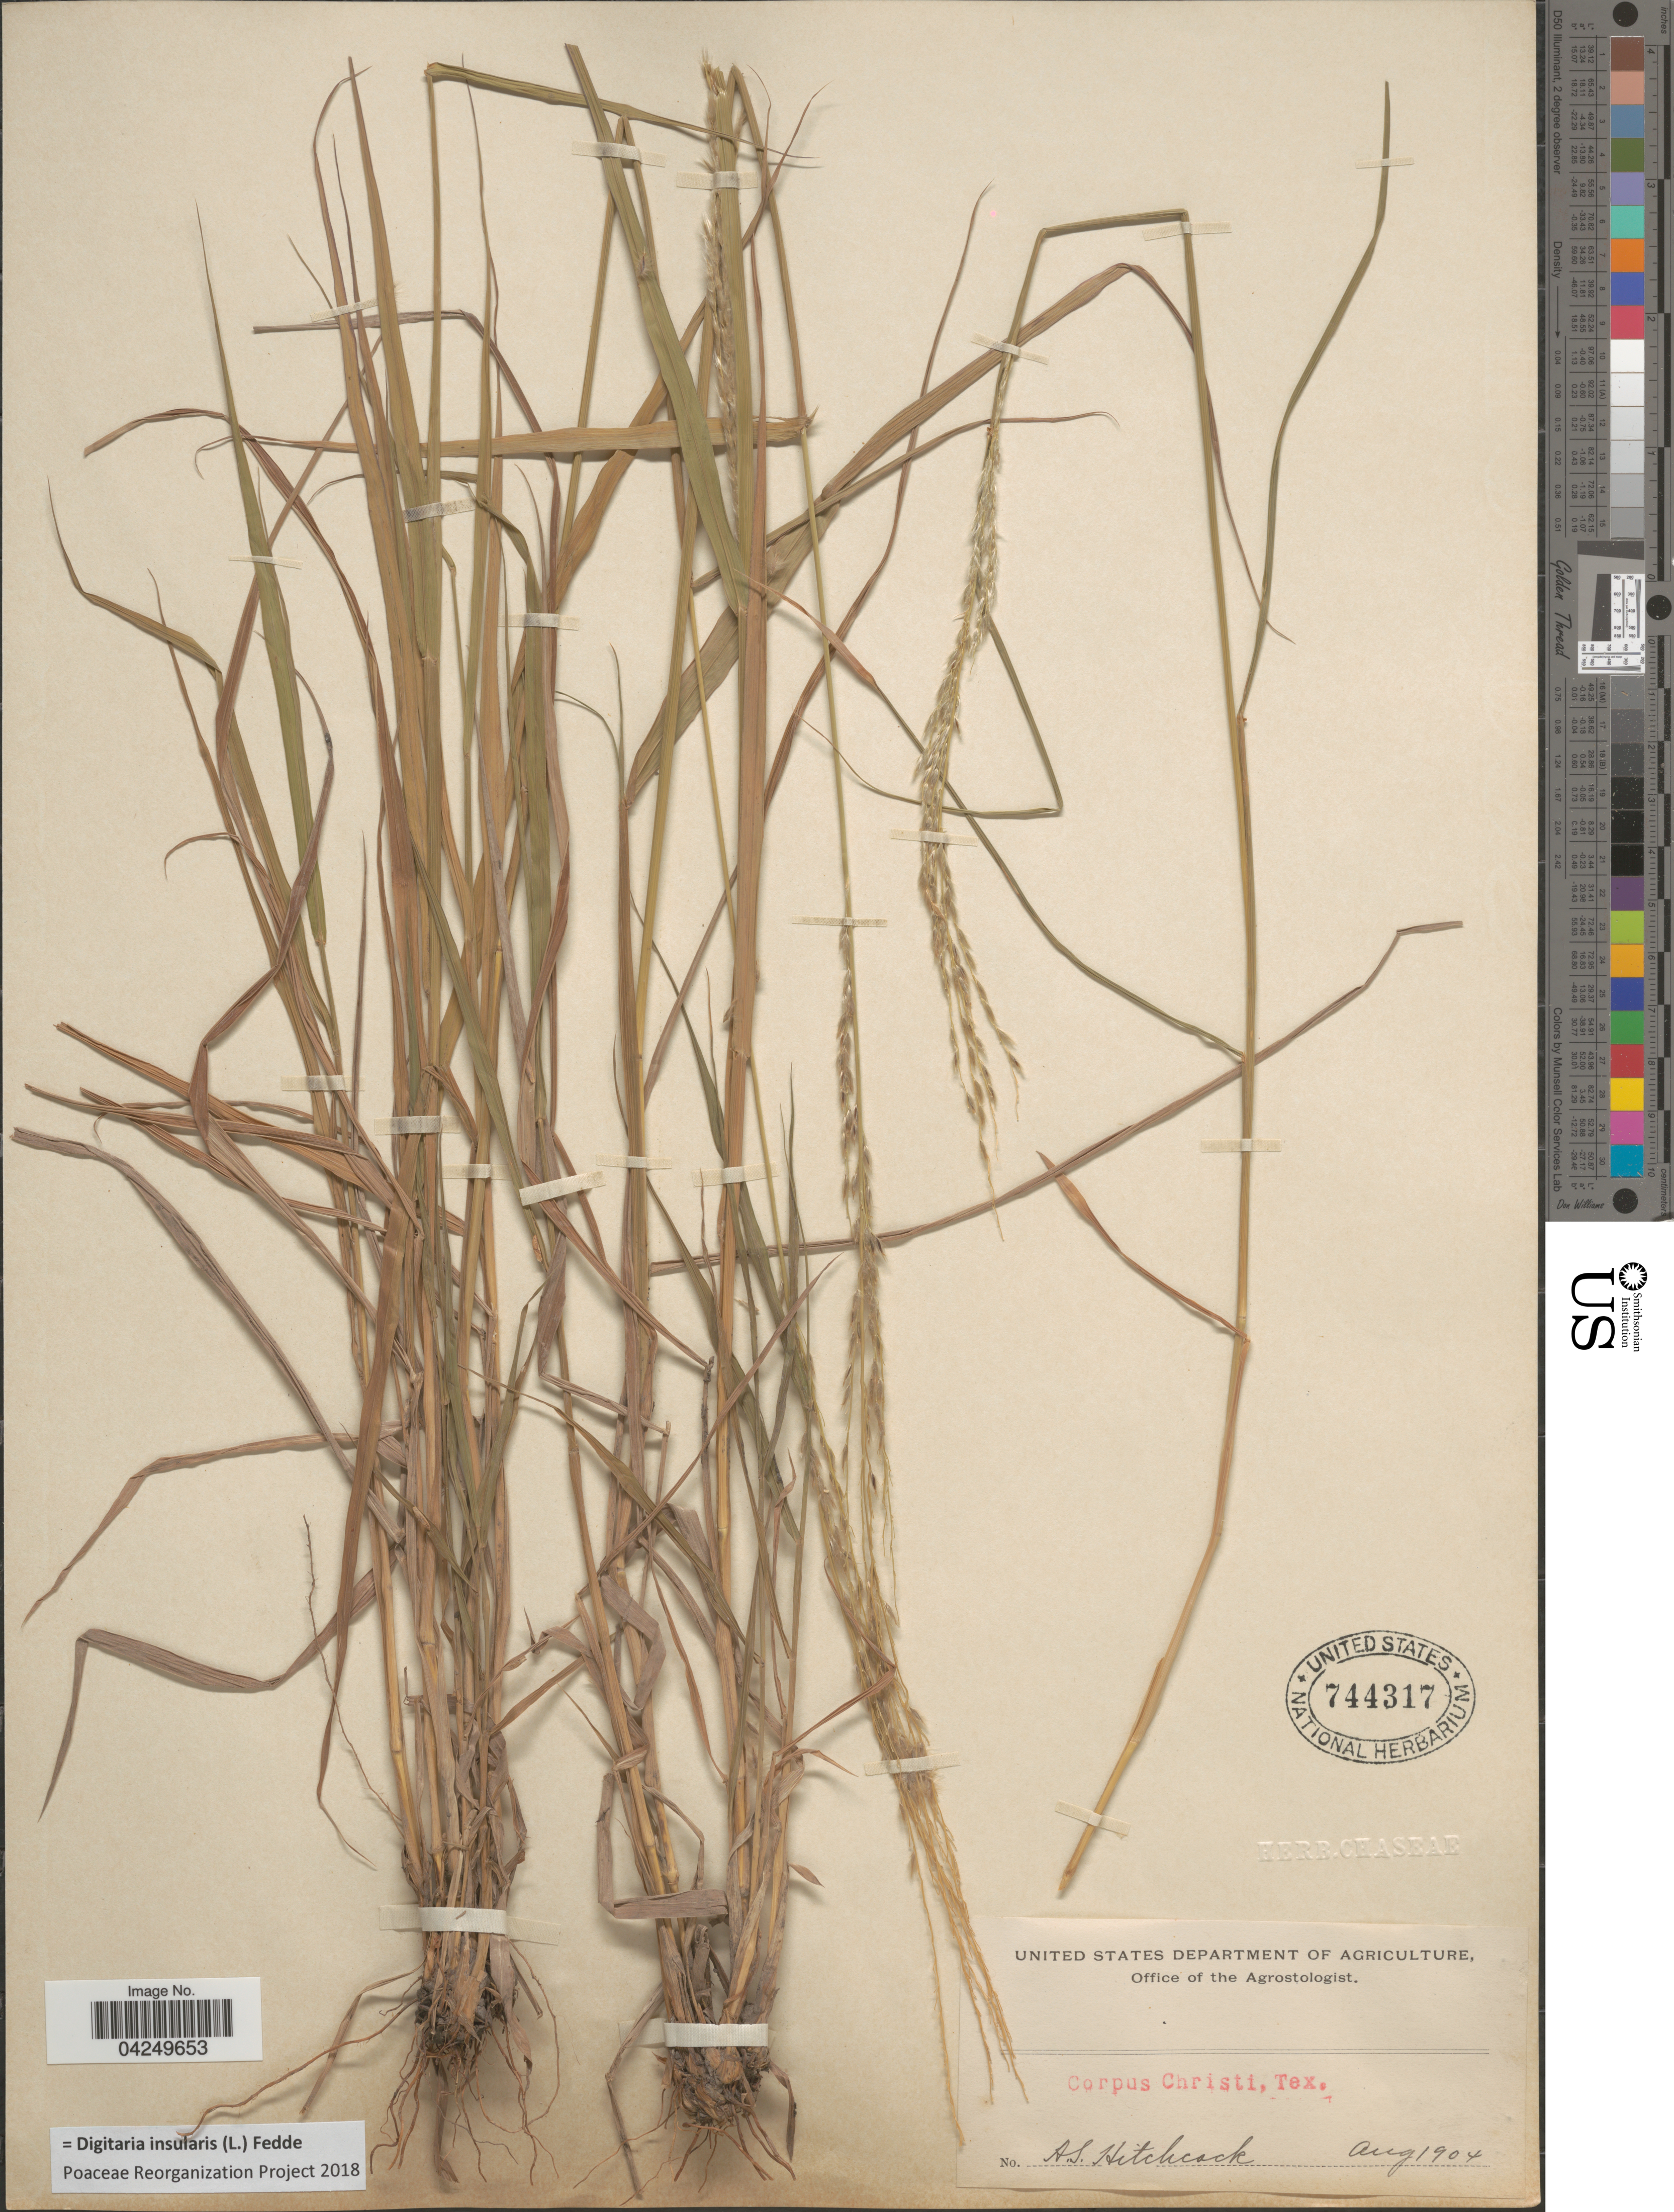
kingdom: Plantae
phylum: Tracheophyta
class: Liliopsida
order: Poales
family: Poaceae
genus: Digitaria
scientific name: Digitaria insularis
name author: (L.) Fedde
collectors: A. S. Hitchcock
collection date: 1904-08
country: United States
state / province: Texas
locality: Corpus Christi.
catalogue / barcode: US 744317